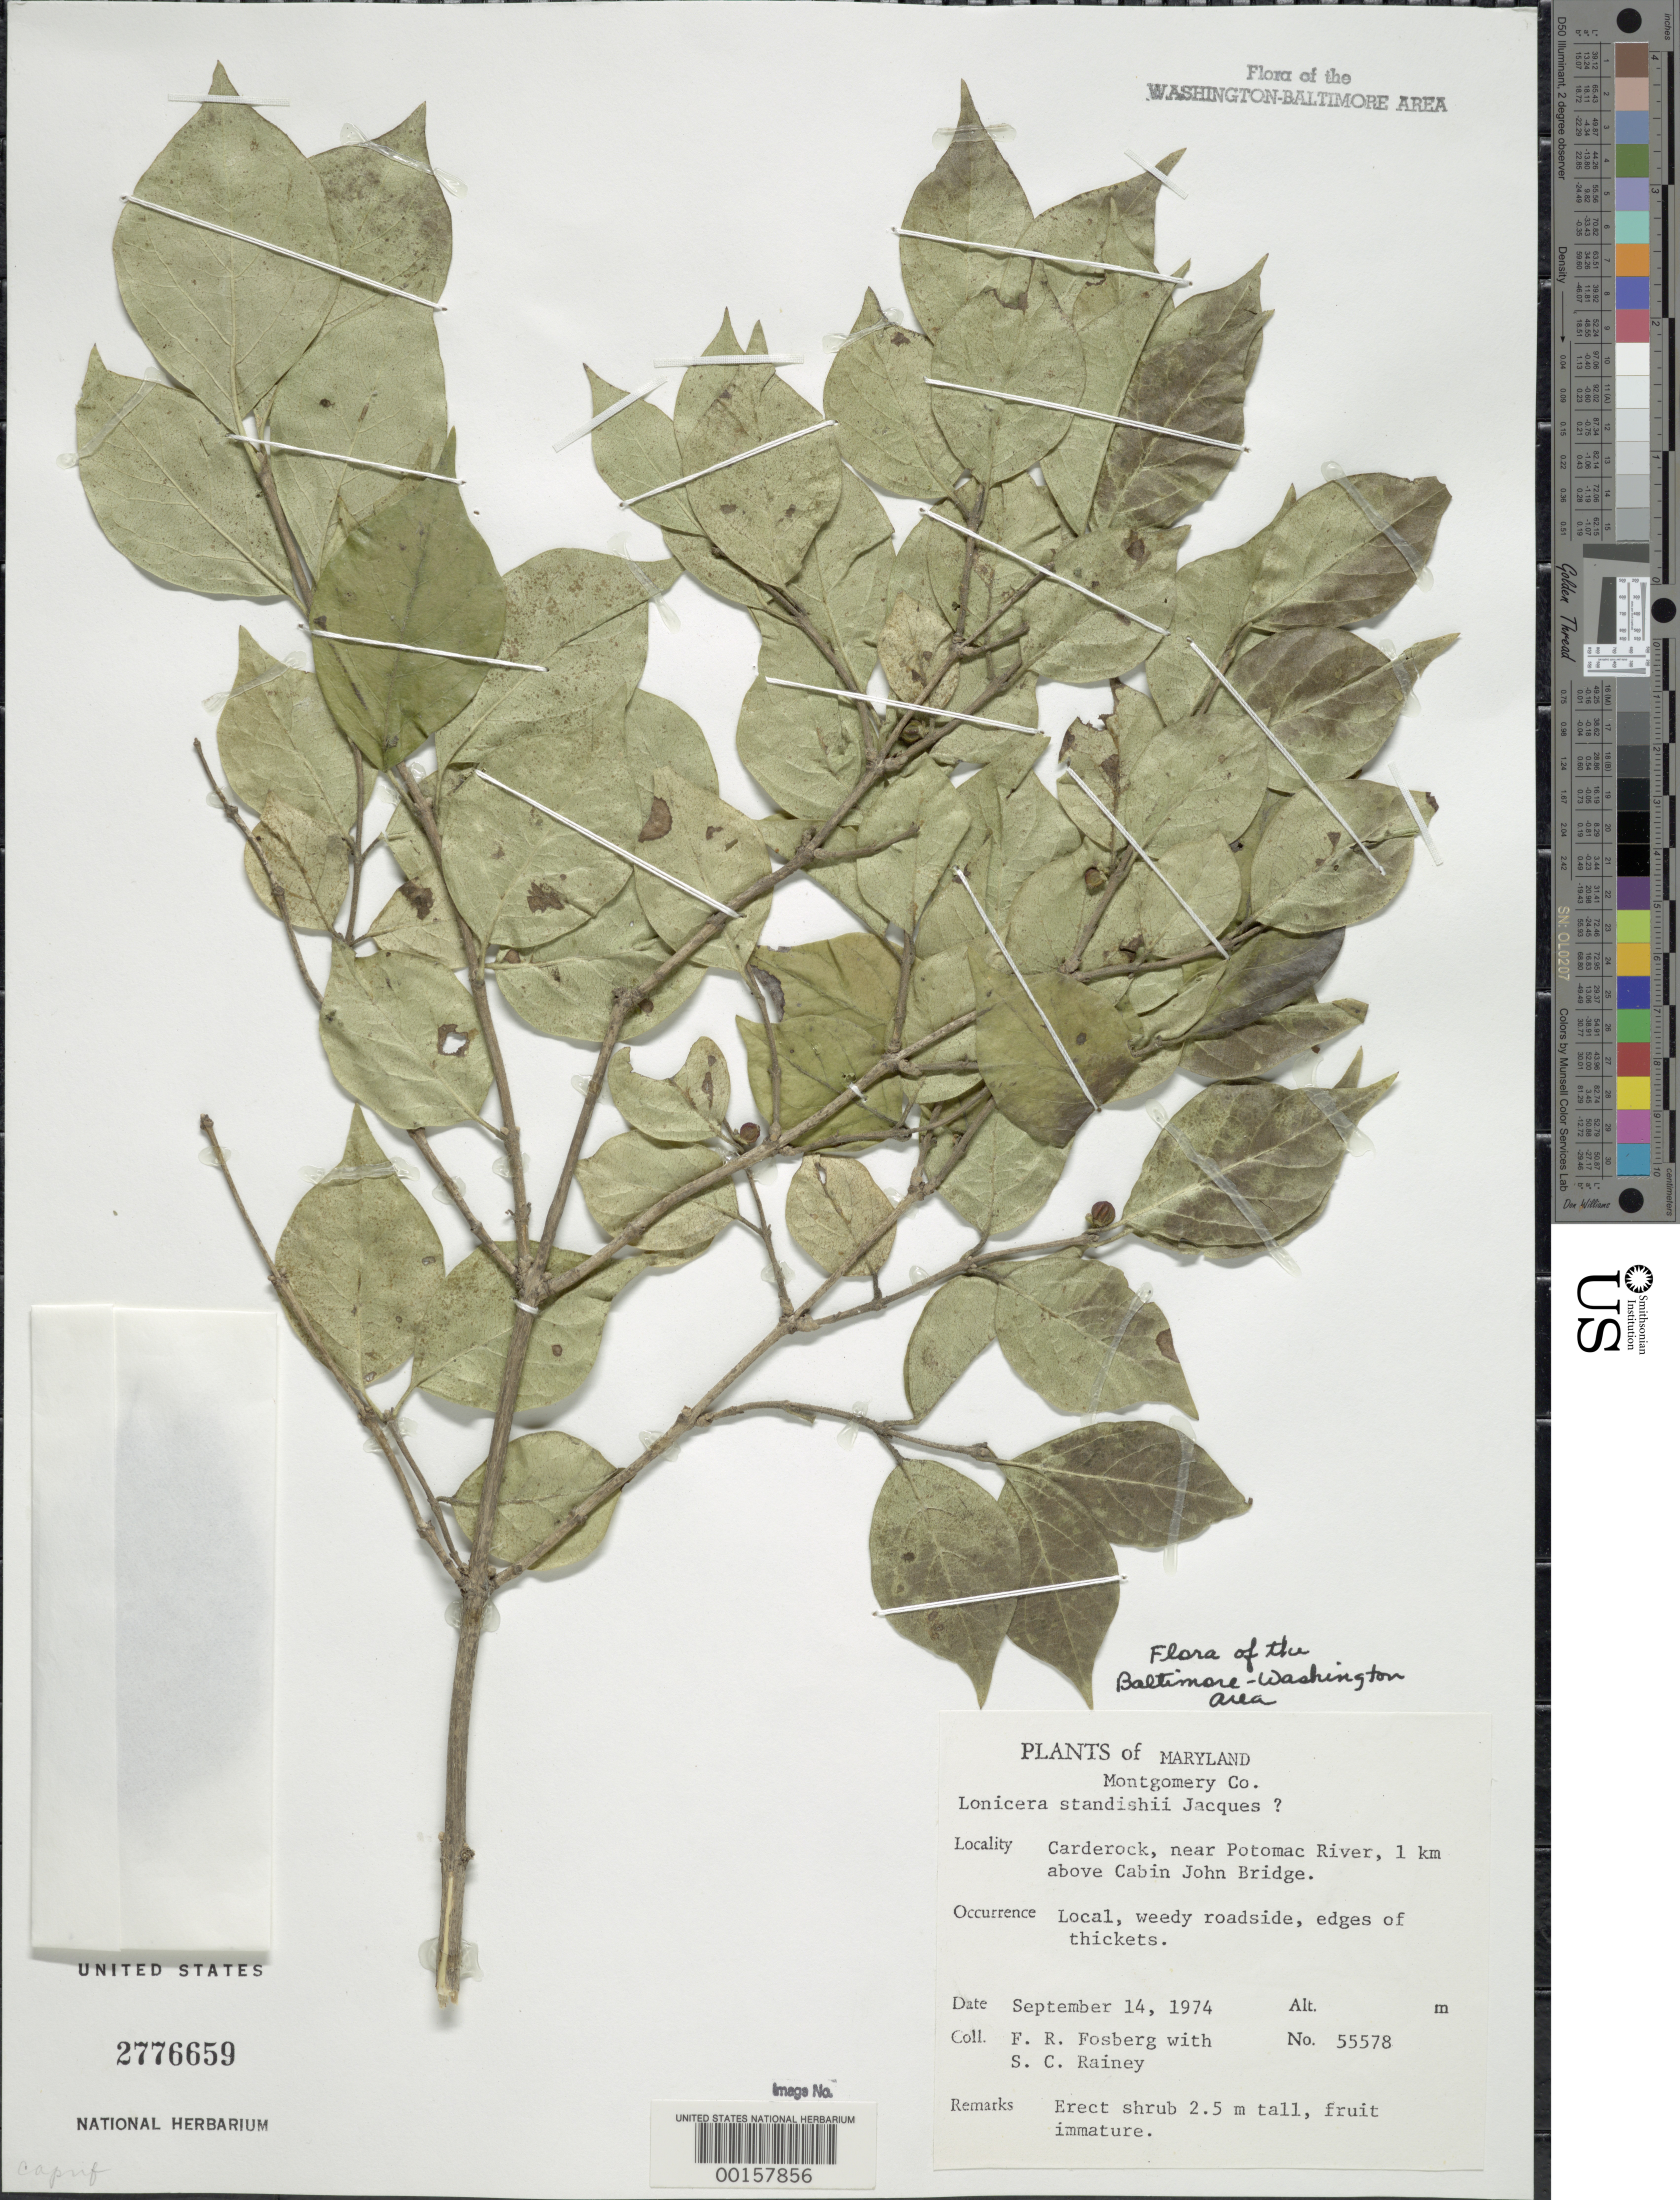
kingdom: Plantae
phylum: Tracheophyta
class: Magnoliopsida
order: Dipsacales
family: Caprifoliaceae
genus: Lonicera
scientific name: Lonicera standishii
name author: Jacques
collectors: F. R. Fosberg & S. C. Rainey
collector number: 55578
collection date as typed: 14 Sep 1974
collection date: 1974-09-14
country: United States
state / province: Maryland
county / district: Montgomery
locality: Carderock, near Potomac River, 1 Km above Cabin John Bridge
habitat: Weedy roadside, edges of thickets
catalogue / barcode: US 2776659